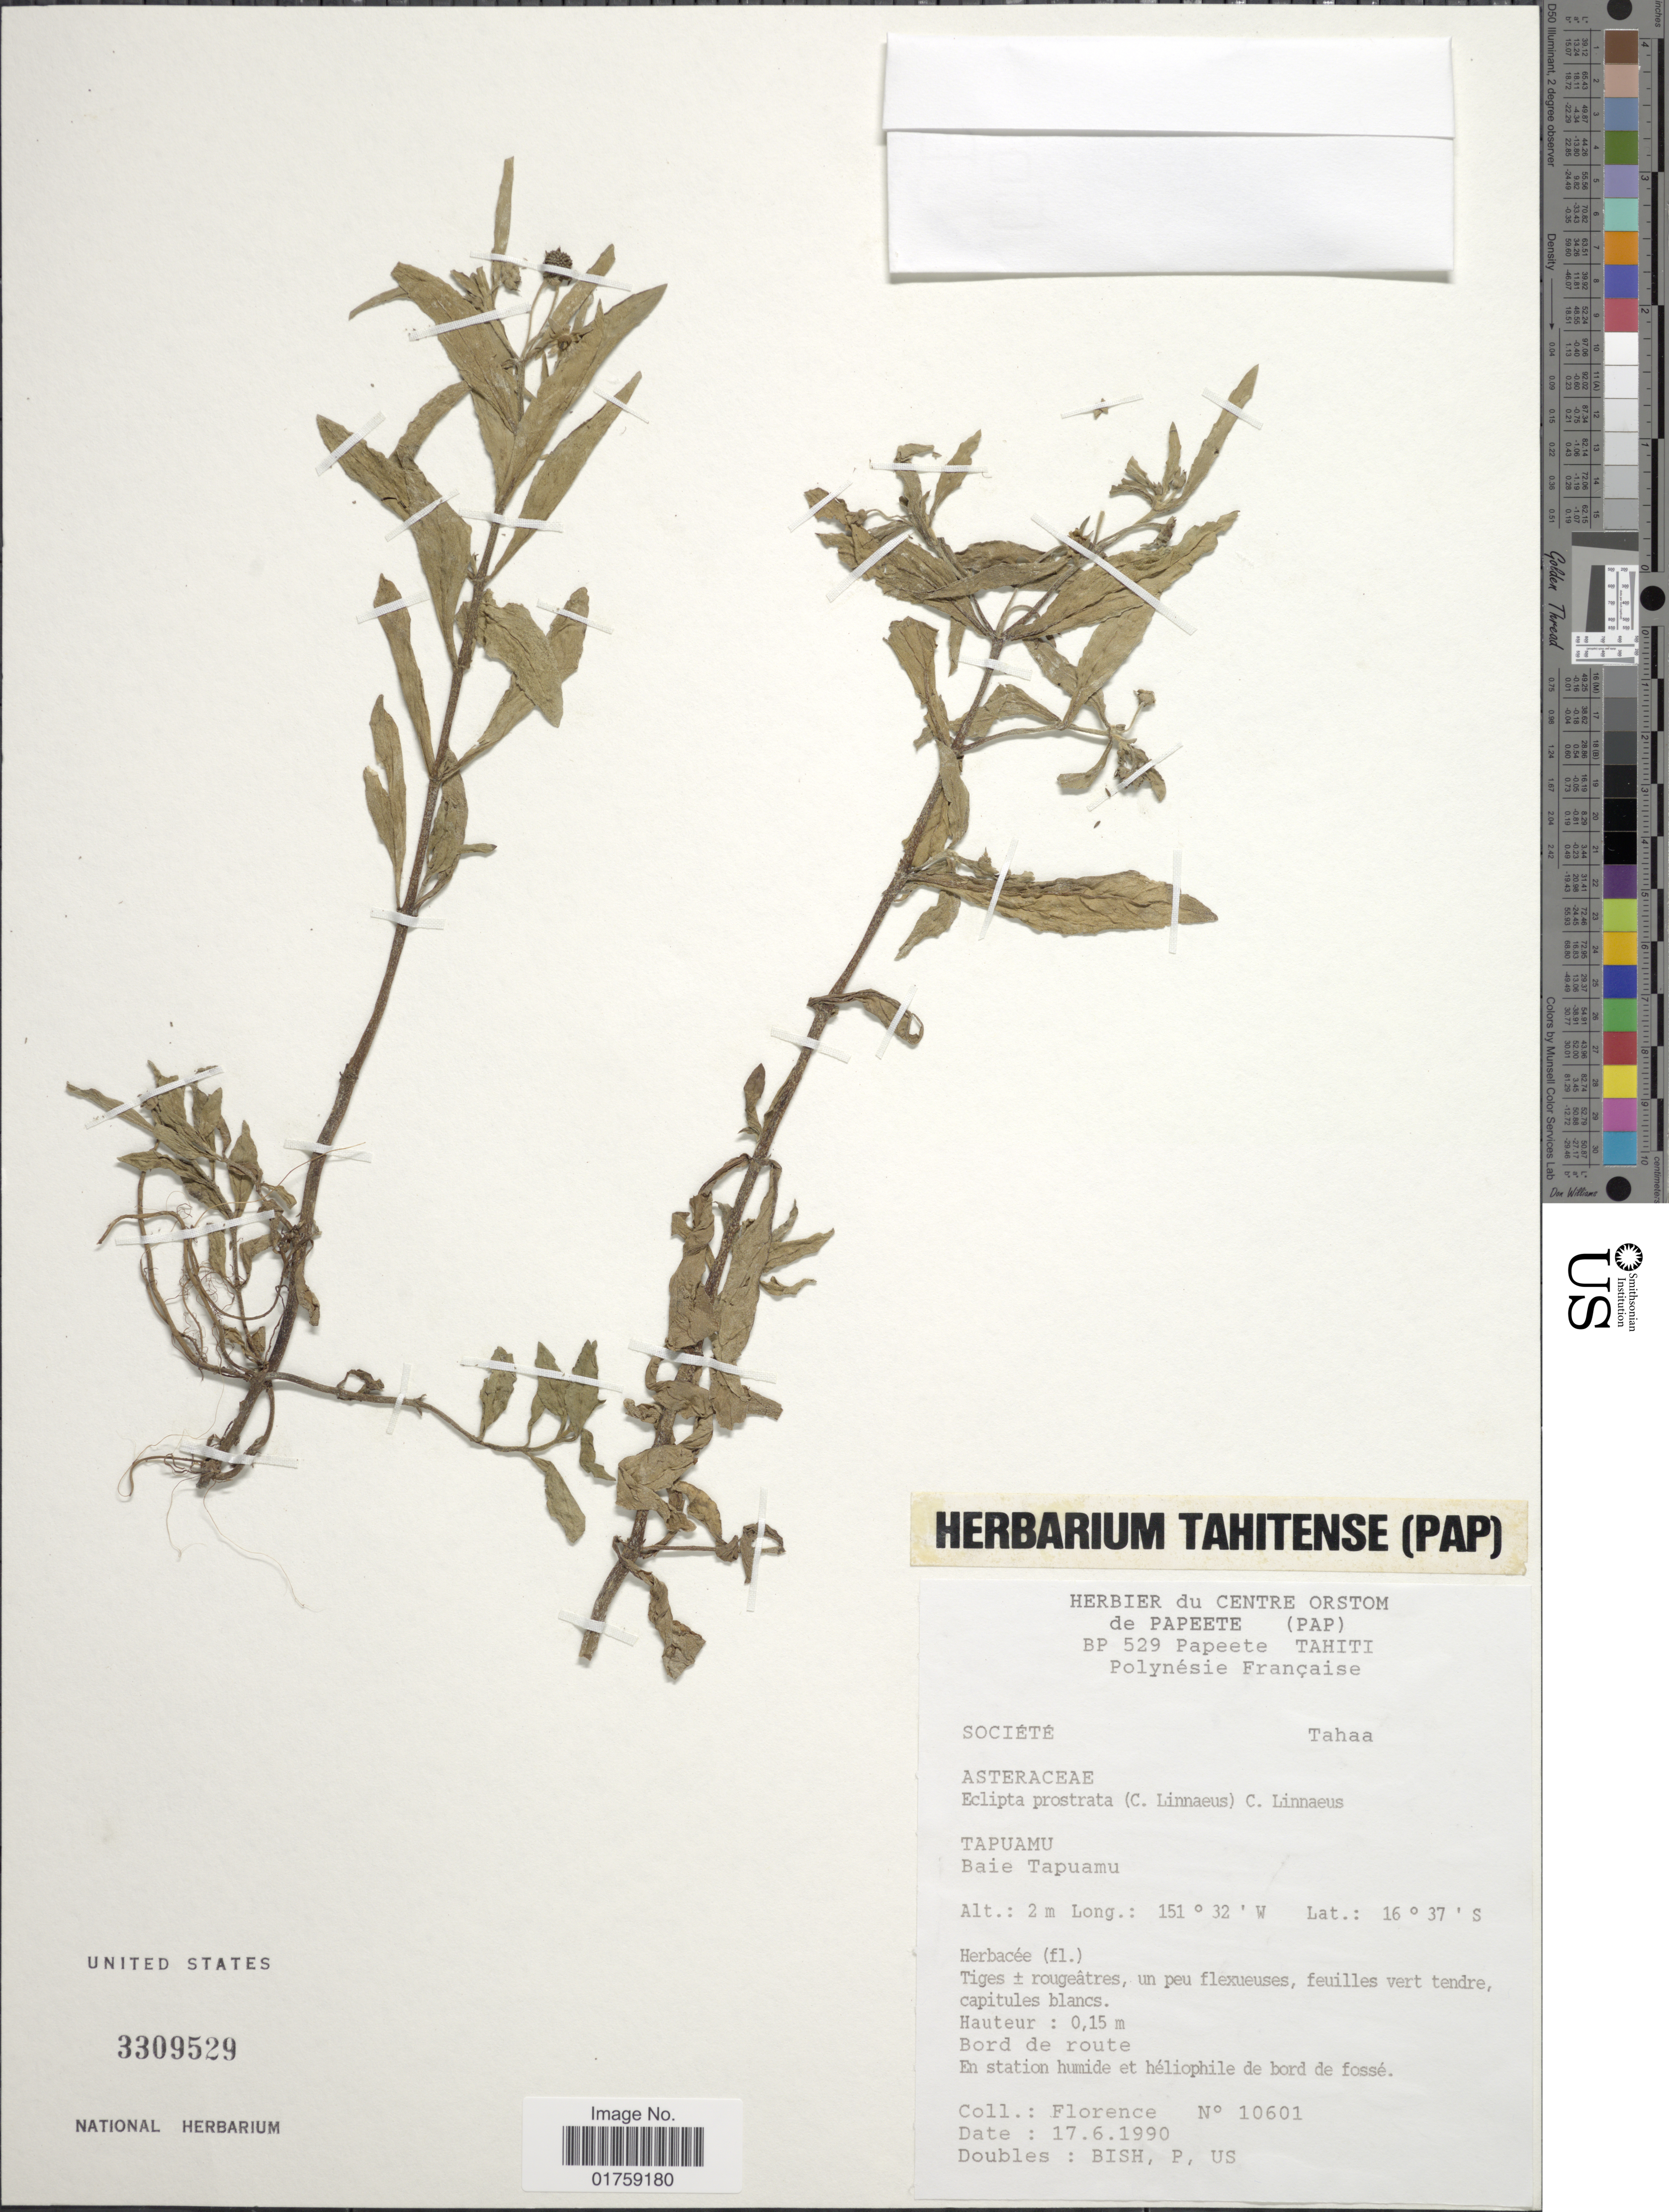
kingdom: Plantae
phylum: Tracheophyta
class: Magnoliopsida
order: Asterales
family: Asteraceae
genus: Eclipta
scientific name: Eclipta prostrata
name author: (L.) L.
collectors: -. Florence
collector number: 10601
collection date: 1990-06-17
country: French Polynesia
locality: Polynesie Française. Tapuamu. Baie Tapuamu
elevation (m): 2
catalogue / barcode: US 3309529